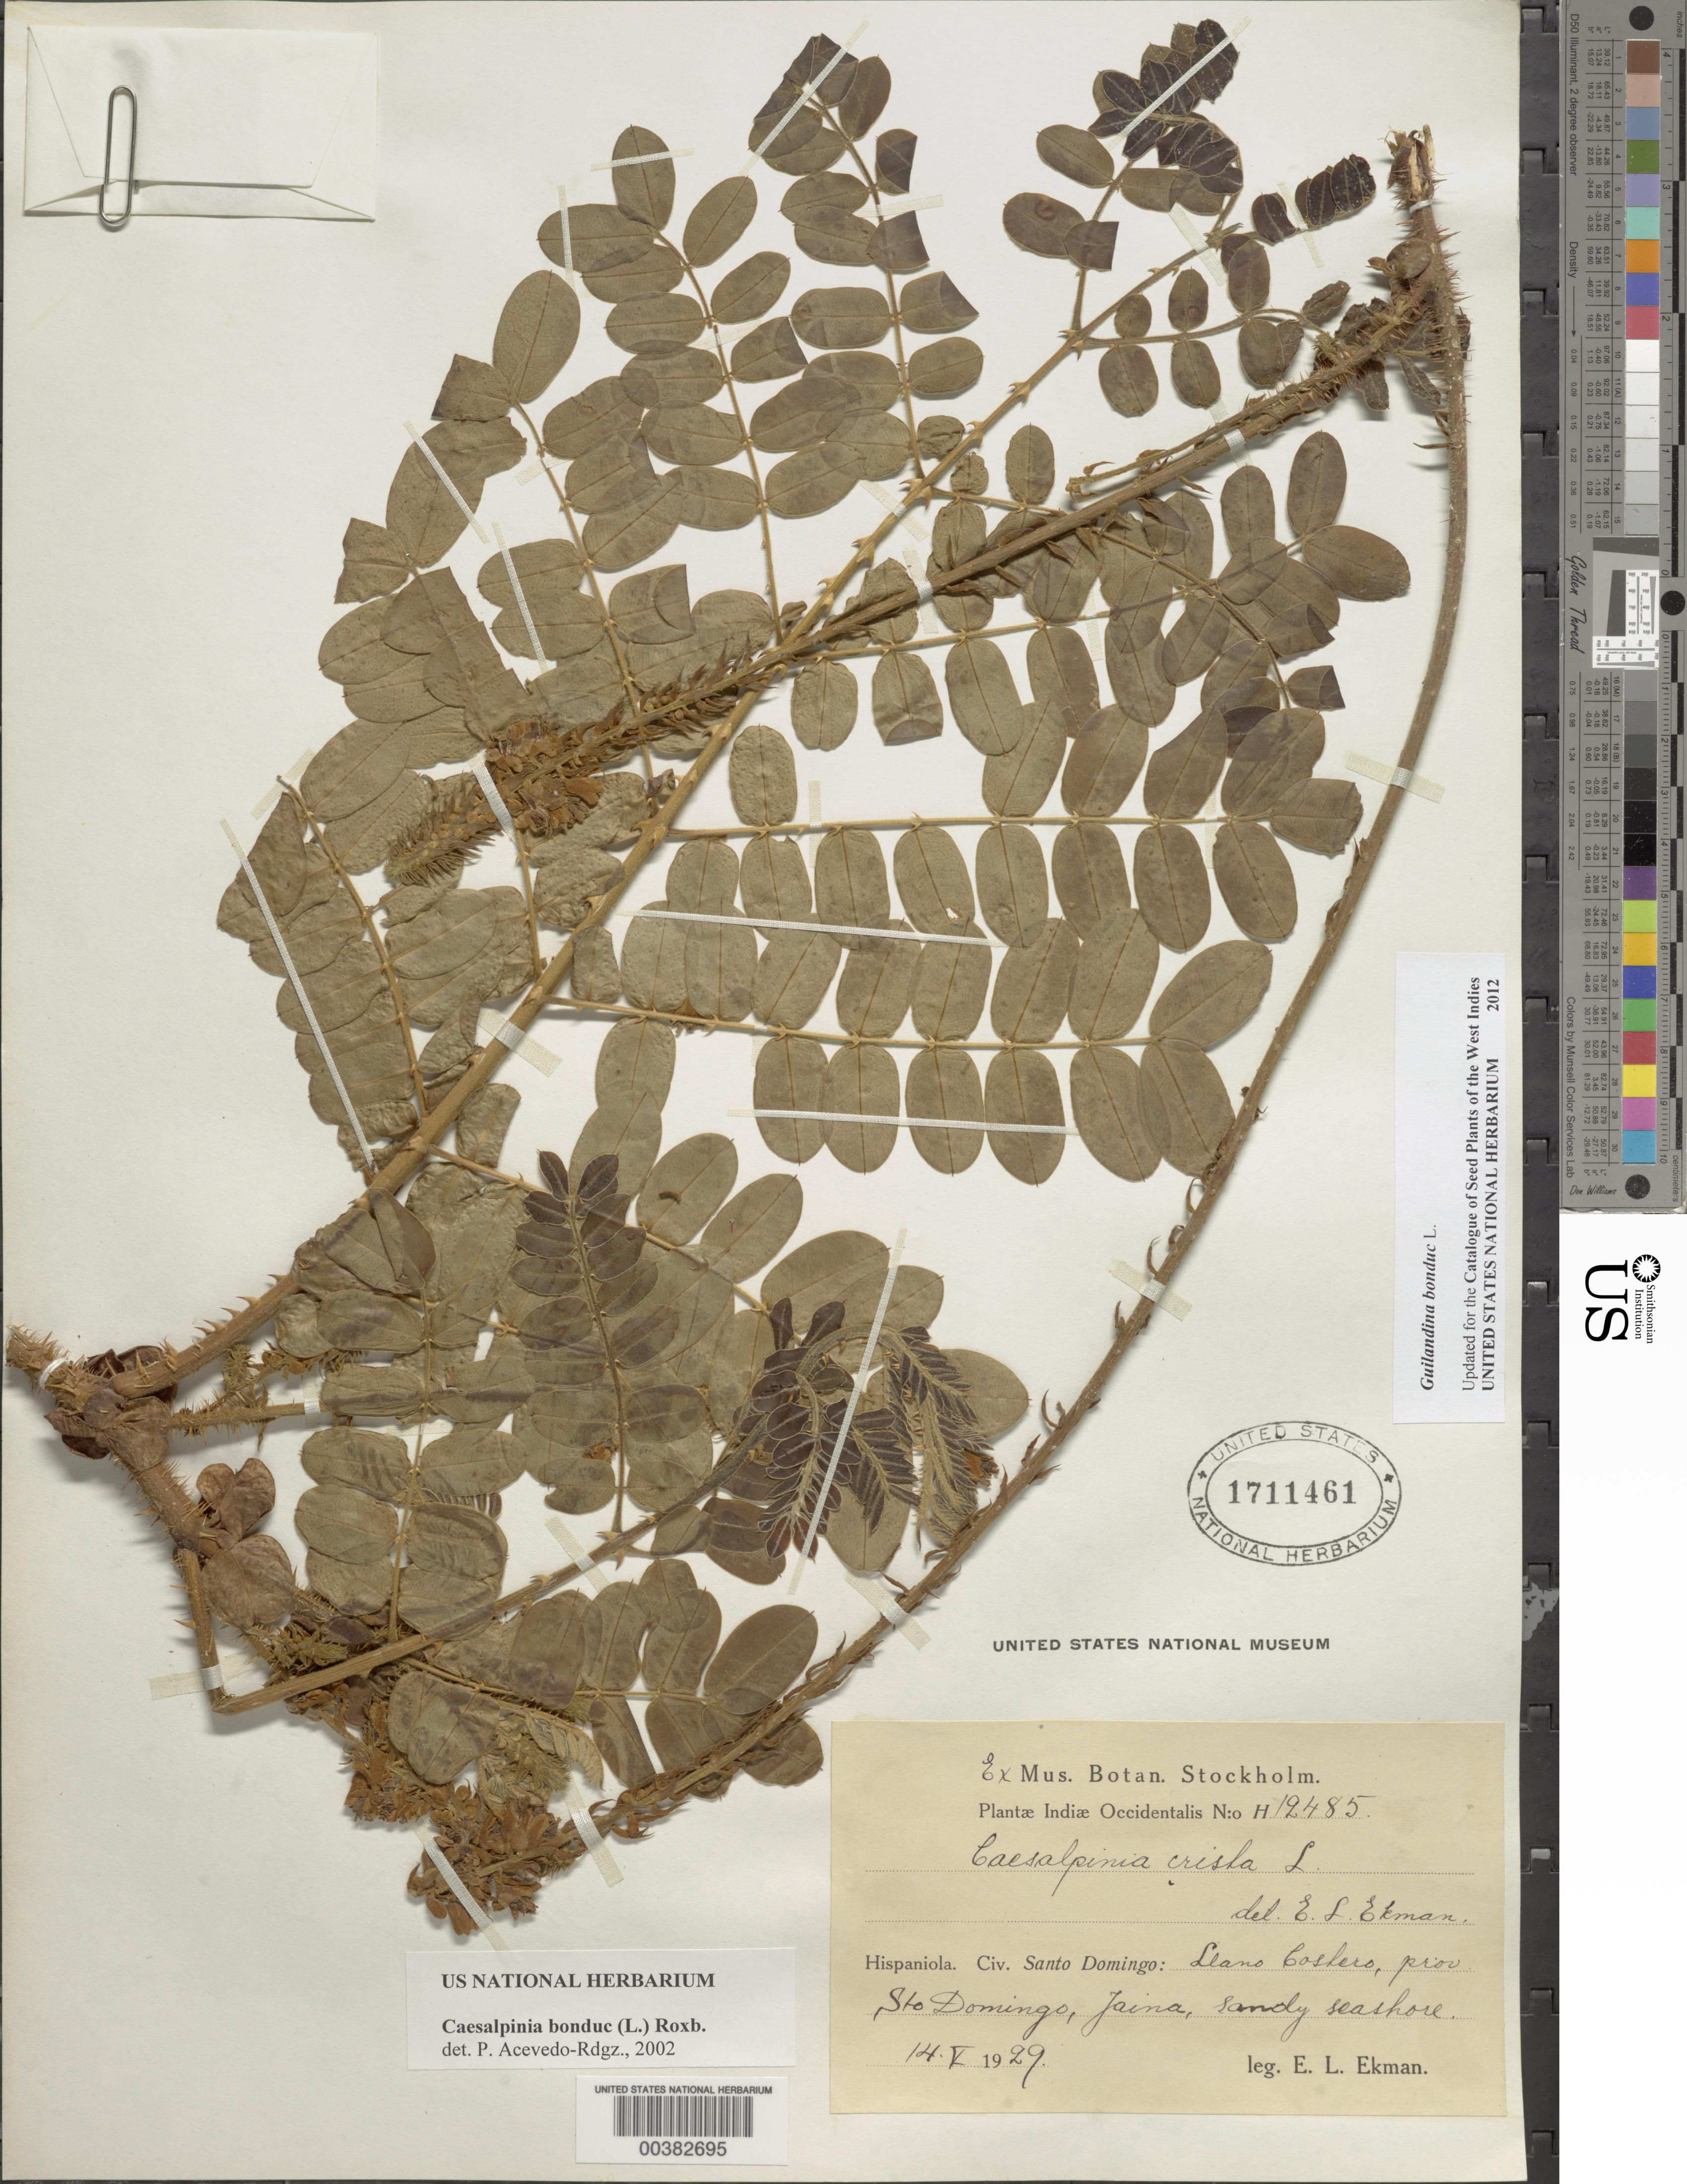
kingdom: Plantae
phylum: Tracheophyta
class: Magnoliopsida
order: Fabales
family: Fabaceae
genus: Guilandina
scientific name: Guilandina bonduc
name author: L.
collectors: E. L. Ekman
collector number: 12485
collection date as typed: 14 May 1929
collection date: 1929-05-14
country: Dominican Republic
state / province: Distrito Nacional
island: Hispaniola Island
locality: Llano costero; prov. st. domingo, jaina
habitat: Sandy seashore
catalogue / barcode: US 1711461